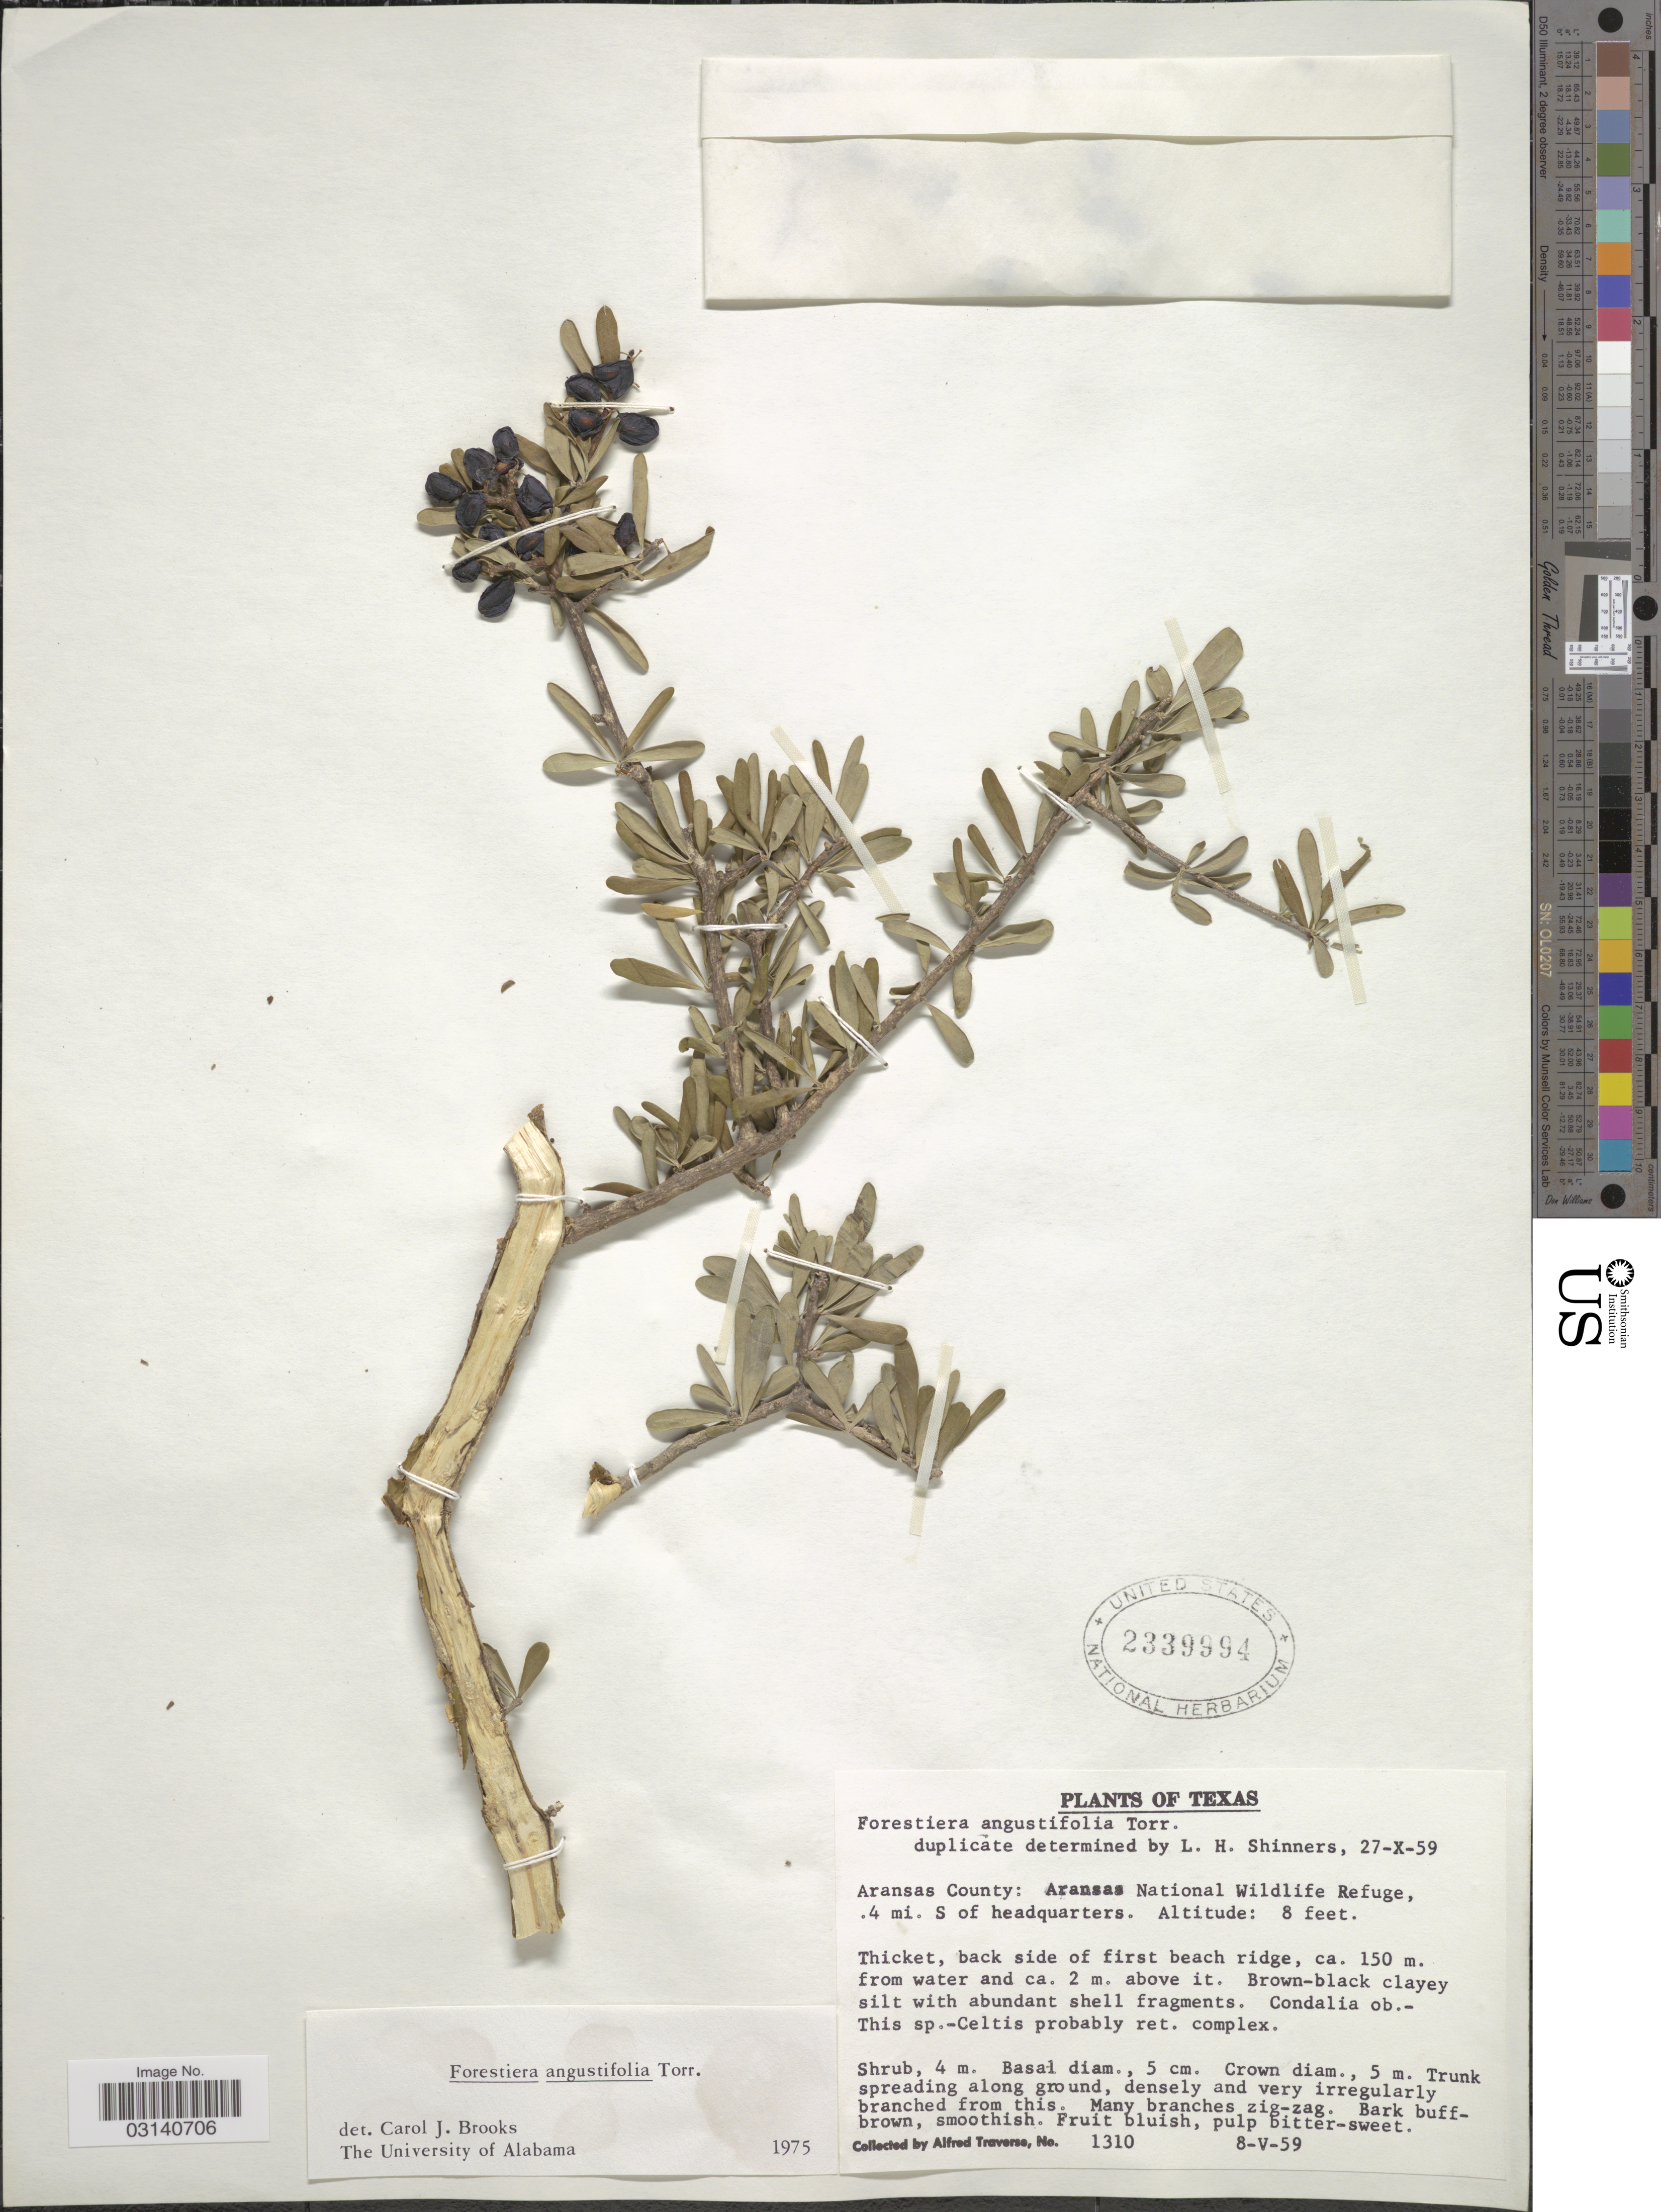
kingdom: Plantae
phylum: Tracheophyta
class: Magnoliopsida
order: Lamiales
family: Oleaceae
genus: Forestiera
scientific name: Forestiera angustifolia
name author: Torr.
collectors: A. Traverse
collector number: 1310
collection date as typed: Transcribed d/m/y: 8/5/59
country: United States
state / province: Texas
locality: Aransas County: Aransas National Wildlife Refuge, 4 mi. S of headquarters, Thicket, back side of first beach ridge, ca. 150 m.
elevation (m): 2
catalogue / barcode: US 2339994